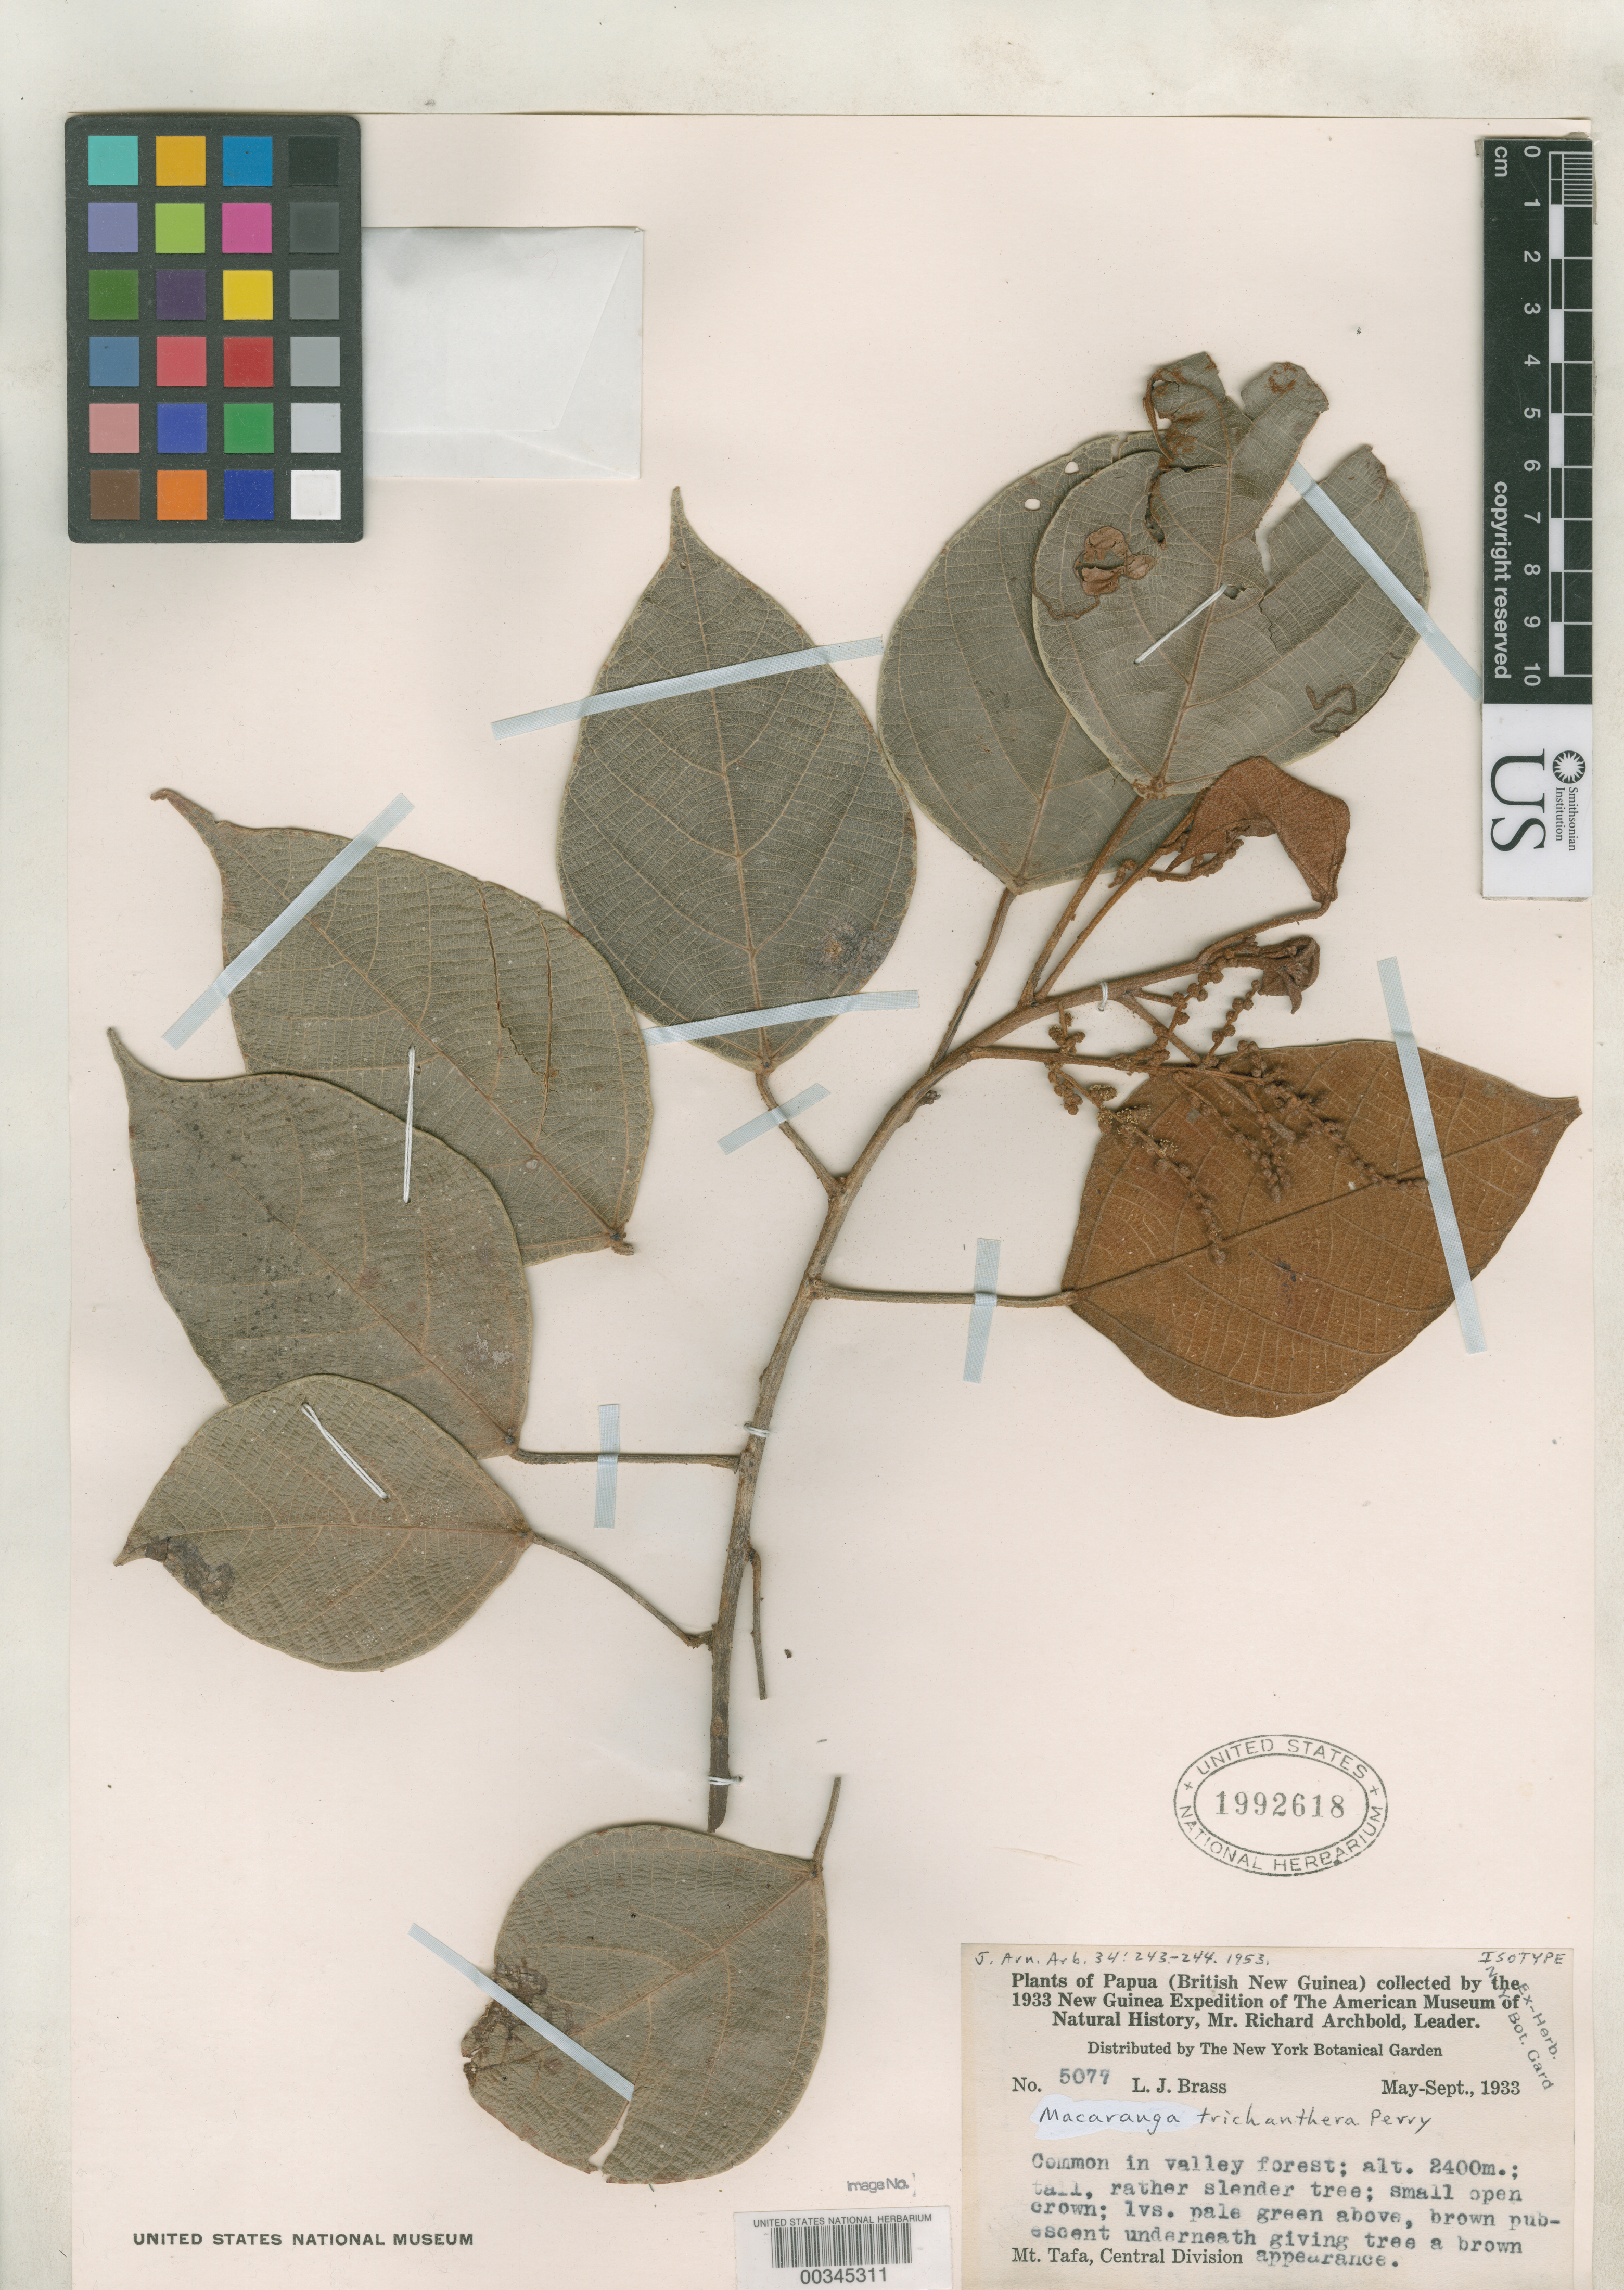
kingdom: Plantae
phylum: Tracheophyta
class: Magnoliopsida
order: Malpighiales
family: Euphorbiaceae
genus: Macaranga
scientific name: Macaranga trichanthera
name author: L.M. Perry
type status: Isotype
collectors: L. J. Brass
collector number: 5077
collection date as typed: May 1933 to -- Sep 1933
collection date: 1933-05/1933-09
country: Papua New Guinea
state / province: Central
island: New Guinea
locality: Mt. Tafa.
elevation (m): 2400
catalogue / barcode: US 1992618